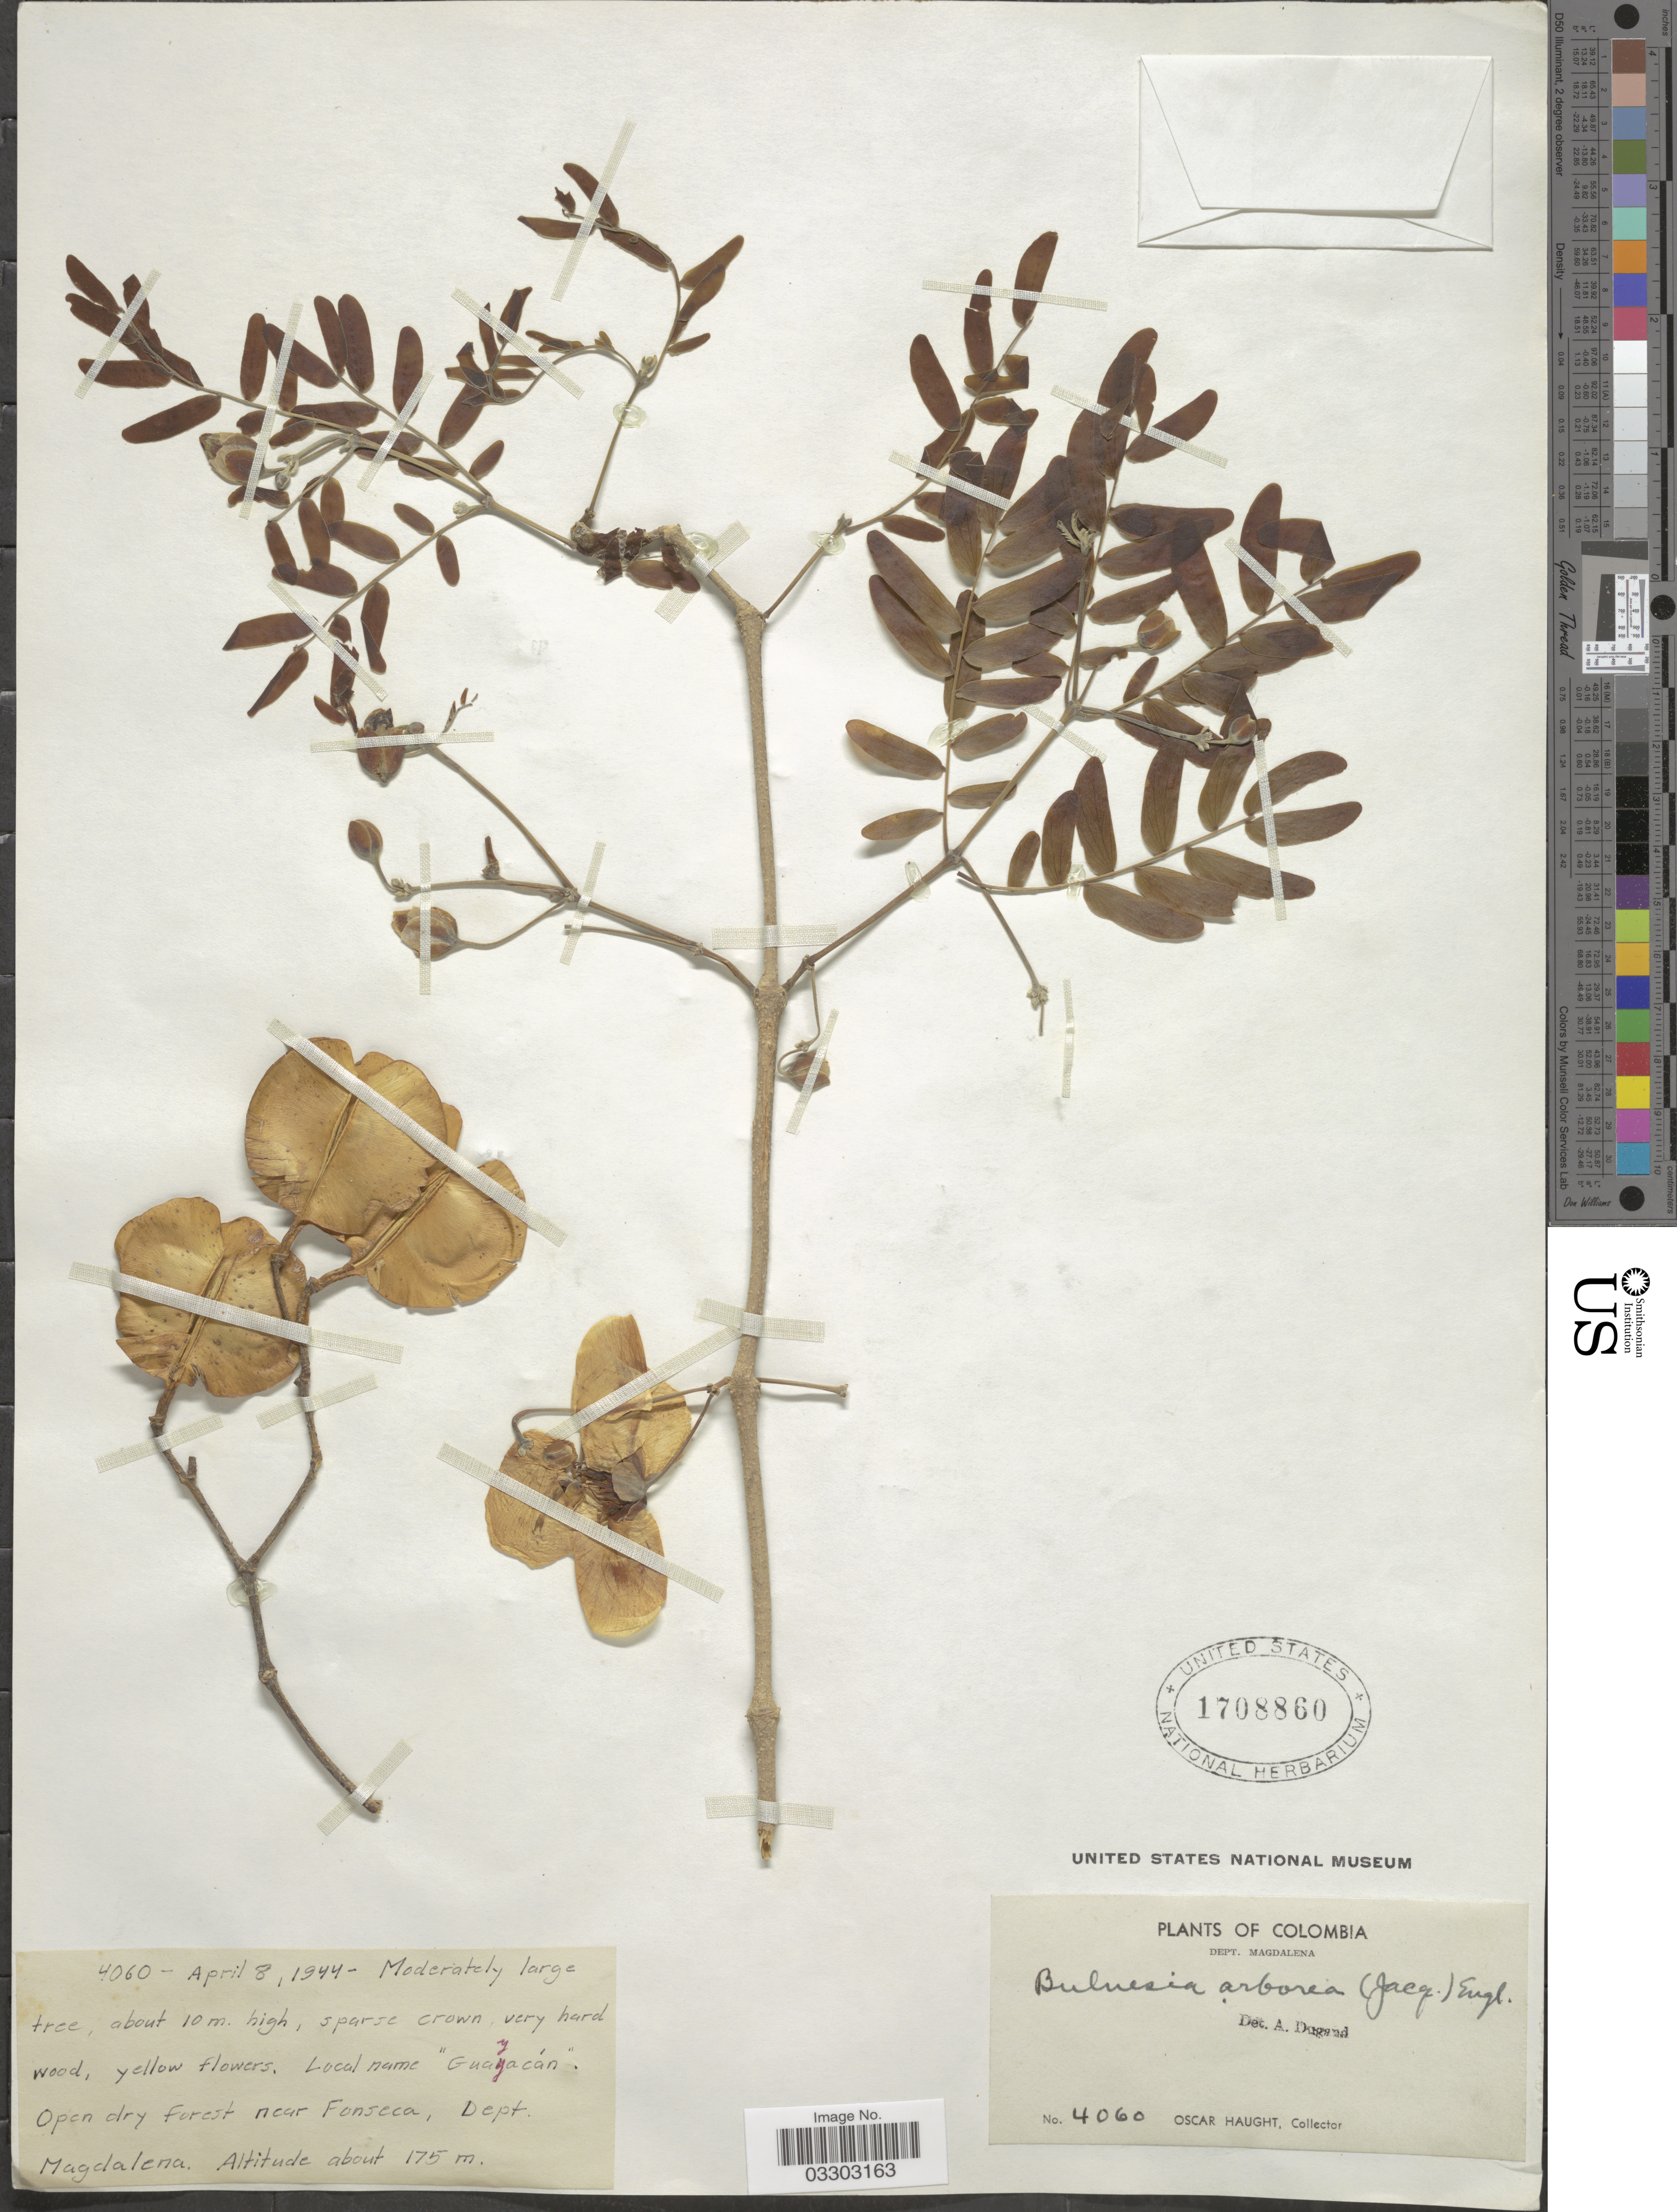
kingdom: Plantae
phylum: Tracheophyta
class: Magnoliopsida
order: Zygophyllales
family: Zygophyllaceae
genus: Gonopterodendron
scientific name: Gonopterodendron arboreum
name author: (Jacq.) Godoy-Bürki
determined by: U.S. National Herbarium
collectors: O. Haught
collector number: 4060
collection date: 1944-04-08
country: Colombia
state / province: Magdalena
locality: Dept. Magdalena. Open dry forest near Fonseca.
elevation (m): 175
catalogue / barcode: US 1708860